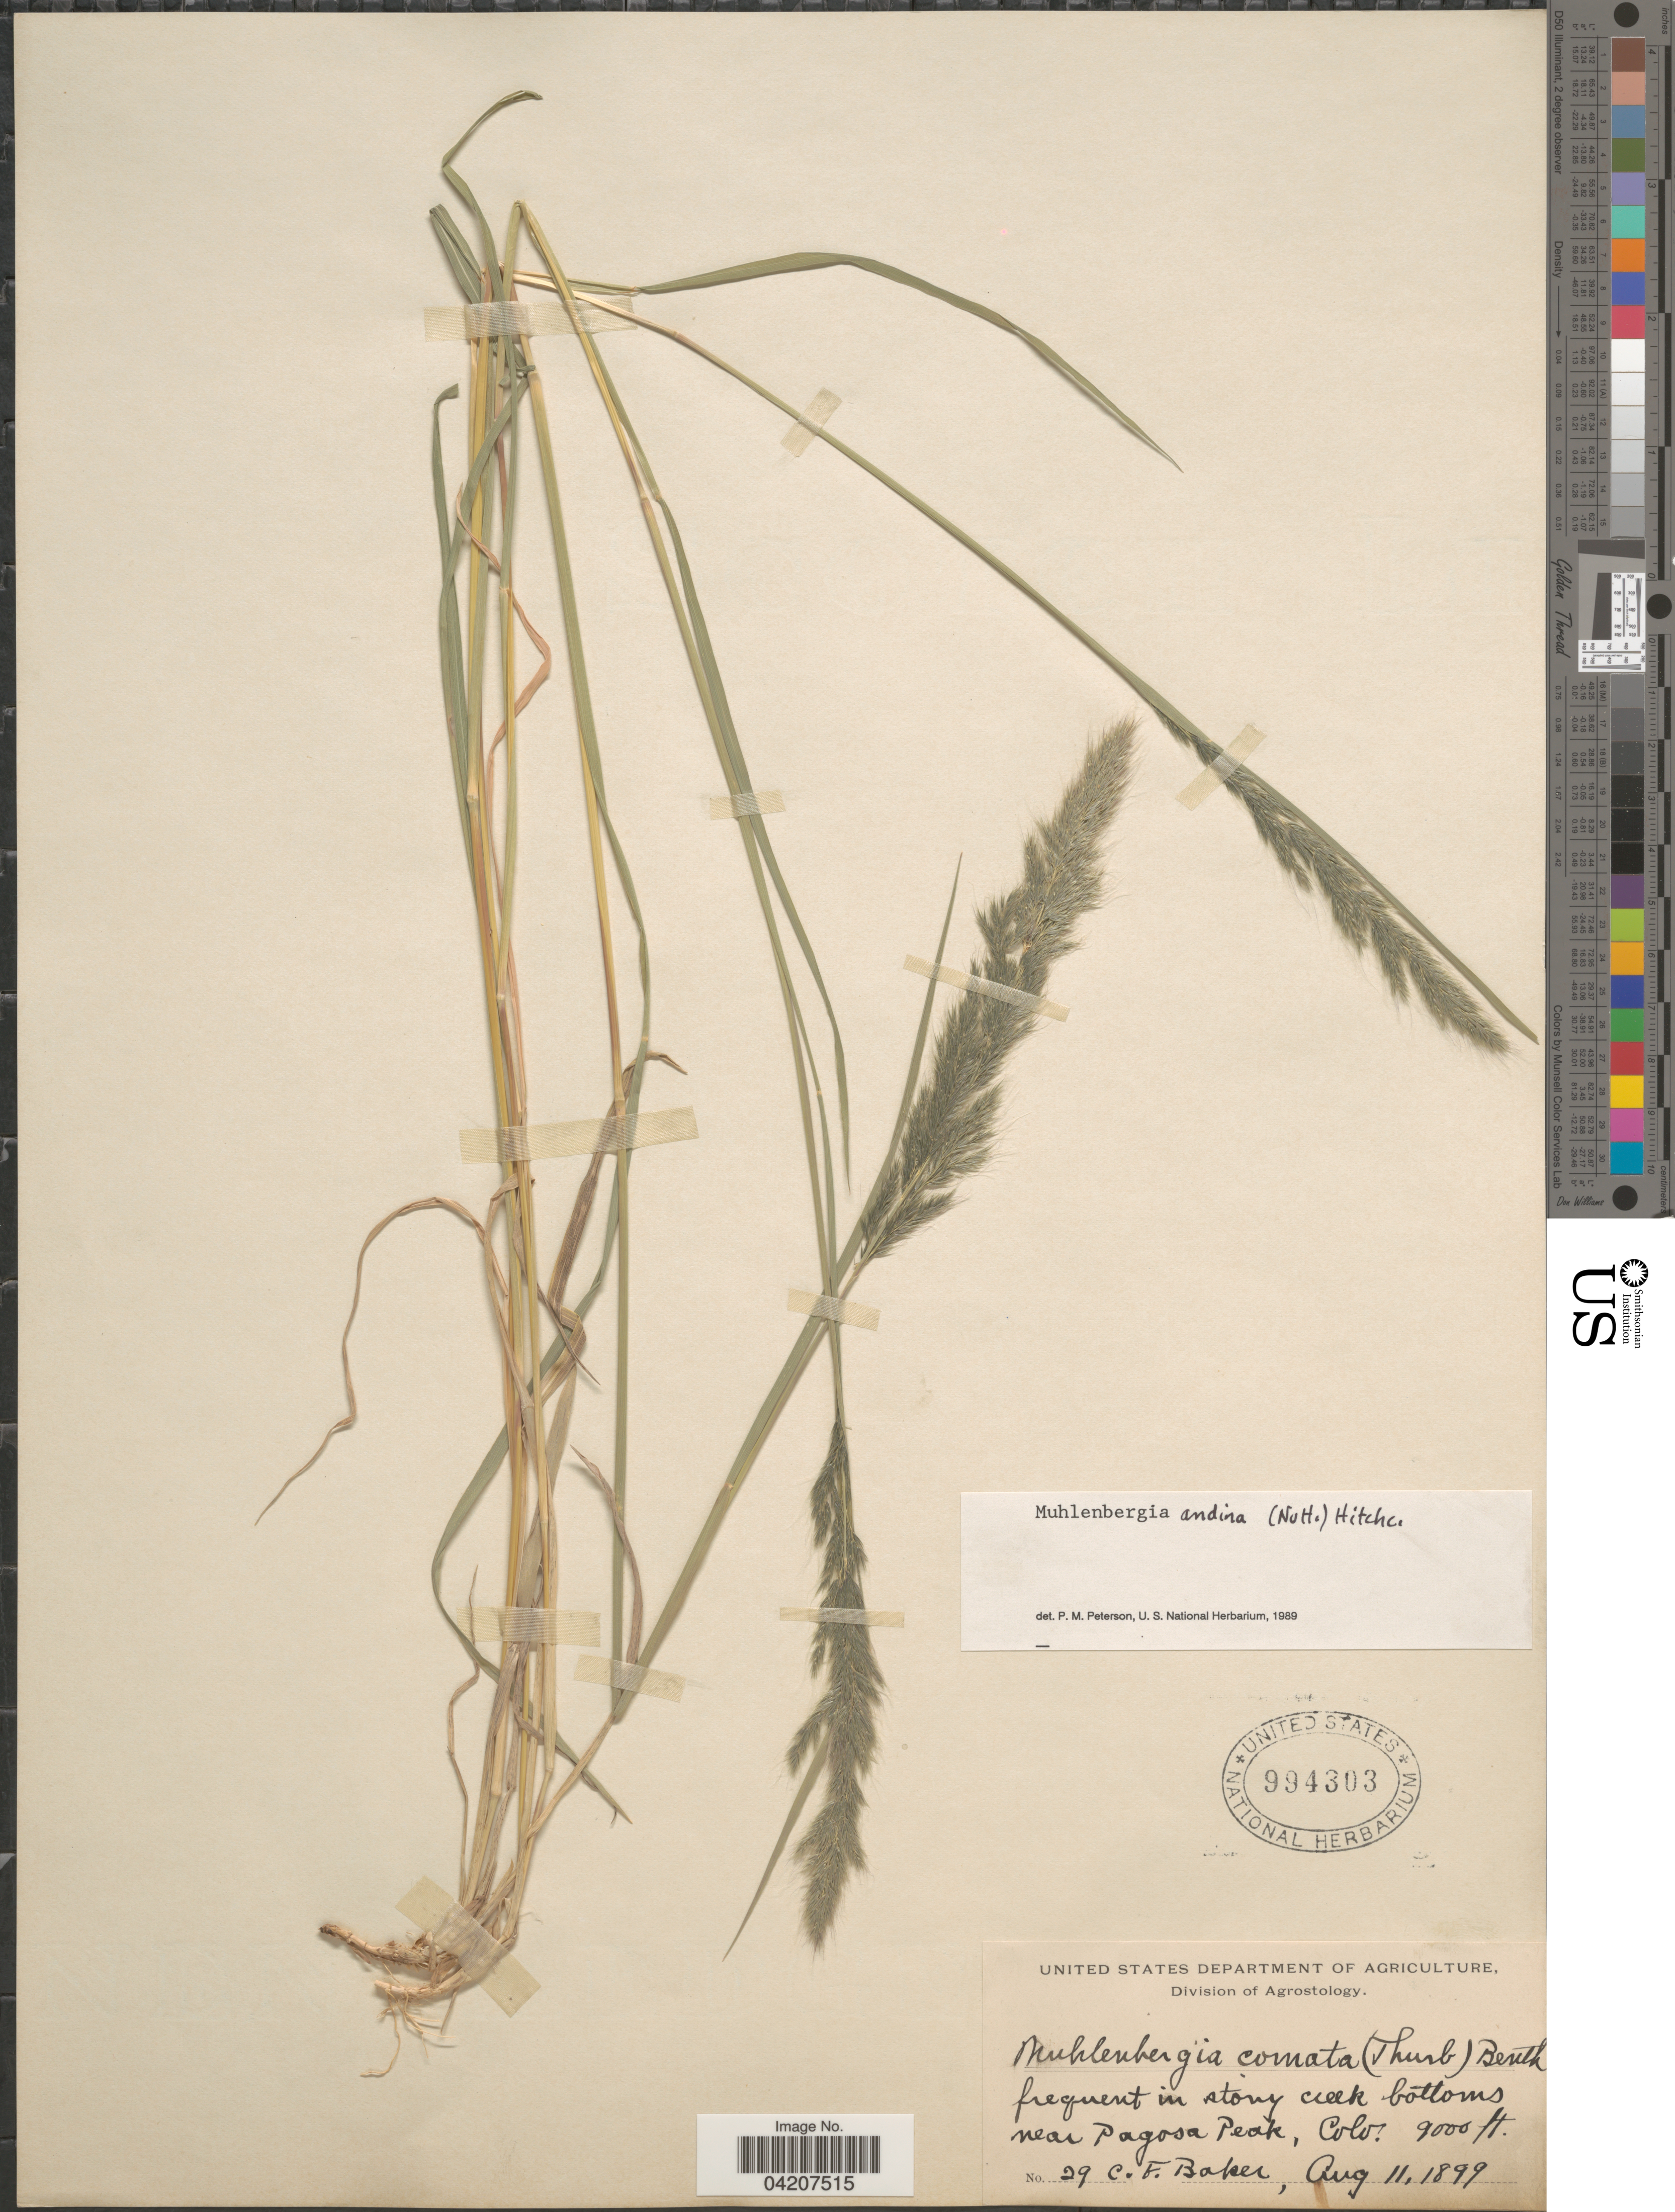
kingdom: Plantae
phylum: Tracheophyta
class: Liliopsida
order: Poales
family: Poaceae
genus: Muhlenbergia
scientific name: Muhlenbergia andina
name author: (Nutt.) Hitchc.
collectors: C. F. Baker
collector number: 29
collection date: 1899-08-11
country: United States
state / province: Colorado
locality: Frequent in stony creek bottoms near Pagosa Peak.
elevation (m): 2743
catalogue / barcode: US 994303